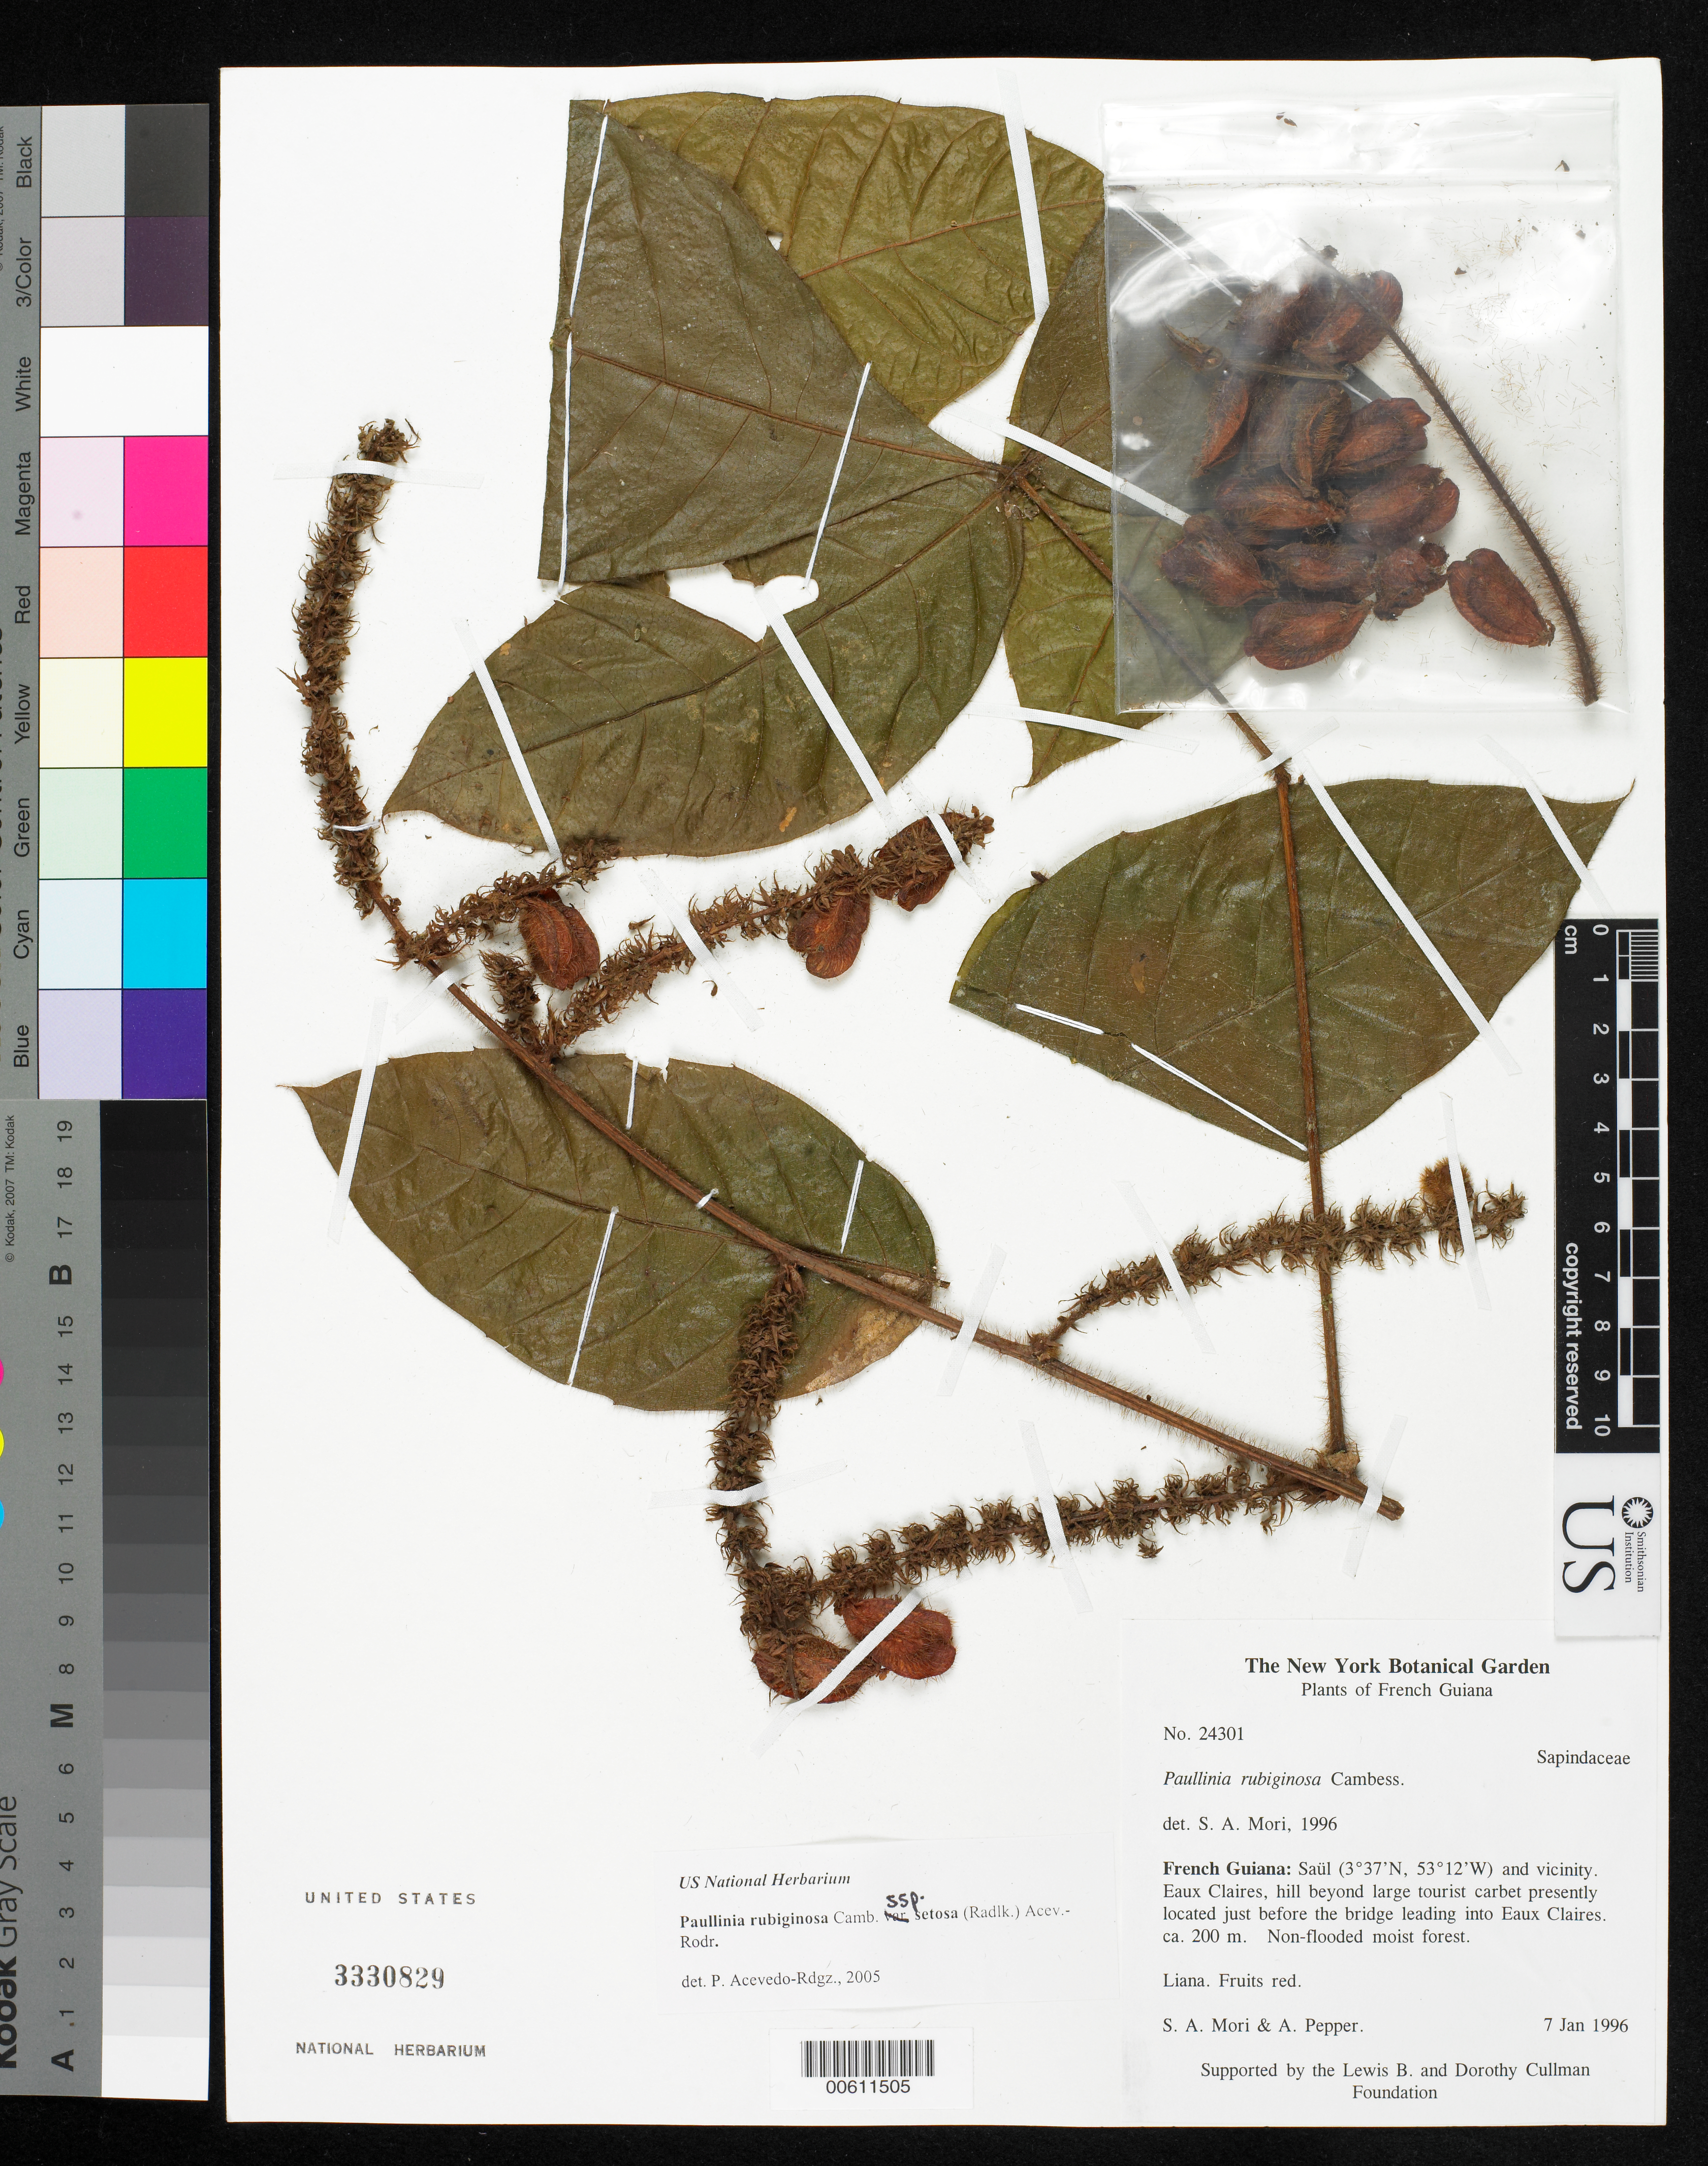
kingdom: Plantae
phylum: Tracheophyta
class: Magnoliopsida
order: Sapindales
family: Sapindaceae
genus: Paullinia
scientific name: Paullinia rubiginosa var. setosa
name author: (Radlk.) Acev.-Rodr.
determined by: Acevedo-Rodríguez, P., (BOT), Smithsonian Institution - National Museum of Natural History (UNITED STATES)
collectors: S. Mori & A. Pepper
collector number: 24301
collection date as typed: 7-Jan-96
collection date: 1996-01-07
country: French Guiana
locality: Eaux Claires, vicinity of Saül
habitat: Non-flooded moist forest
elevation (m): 200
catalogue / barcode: US 3330829